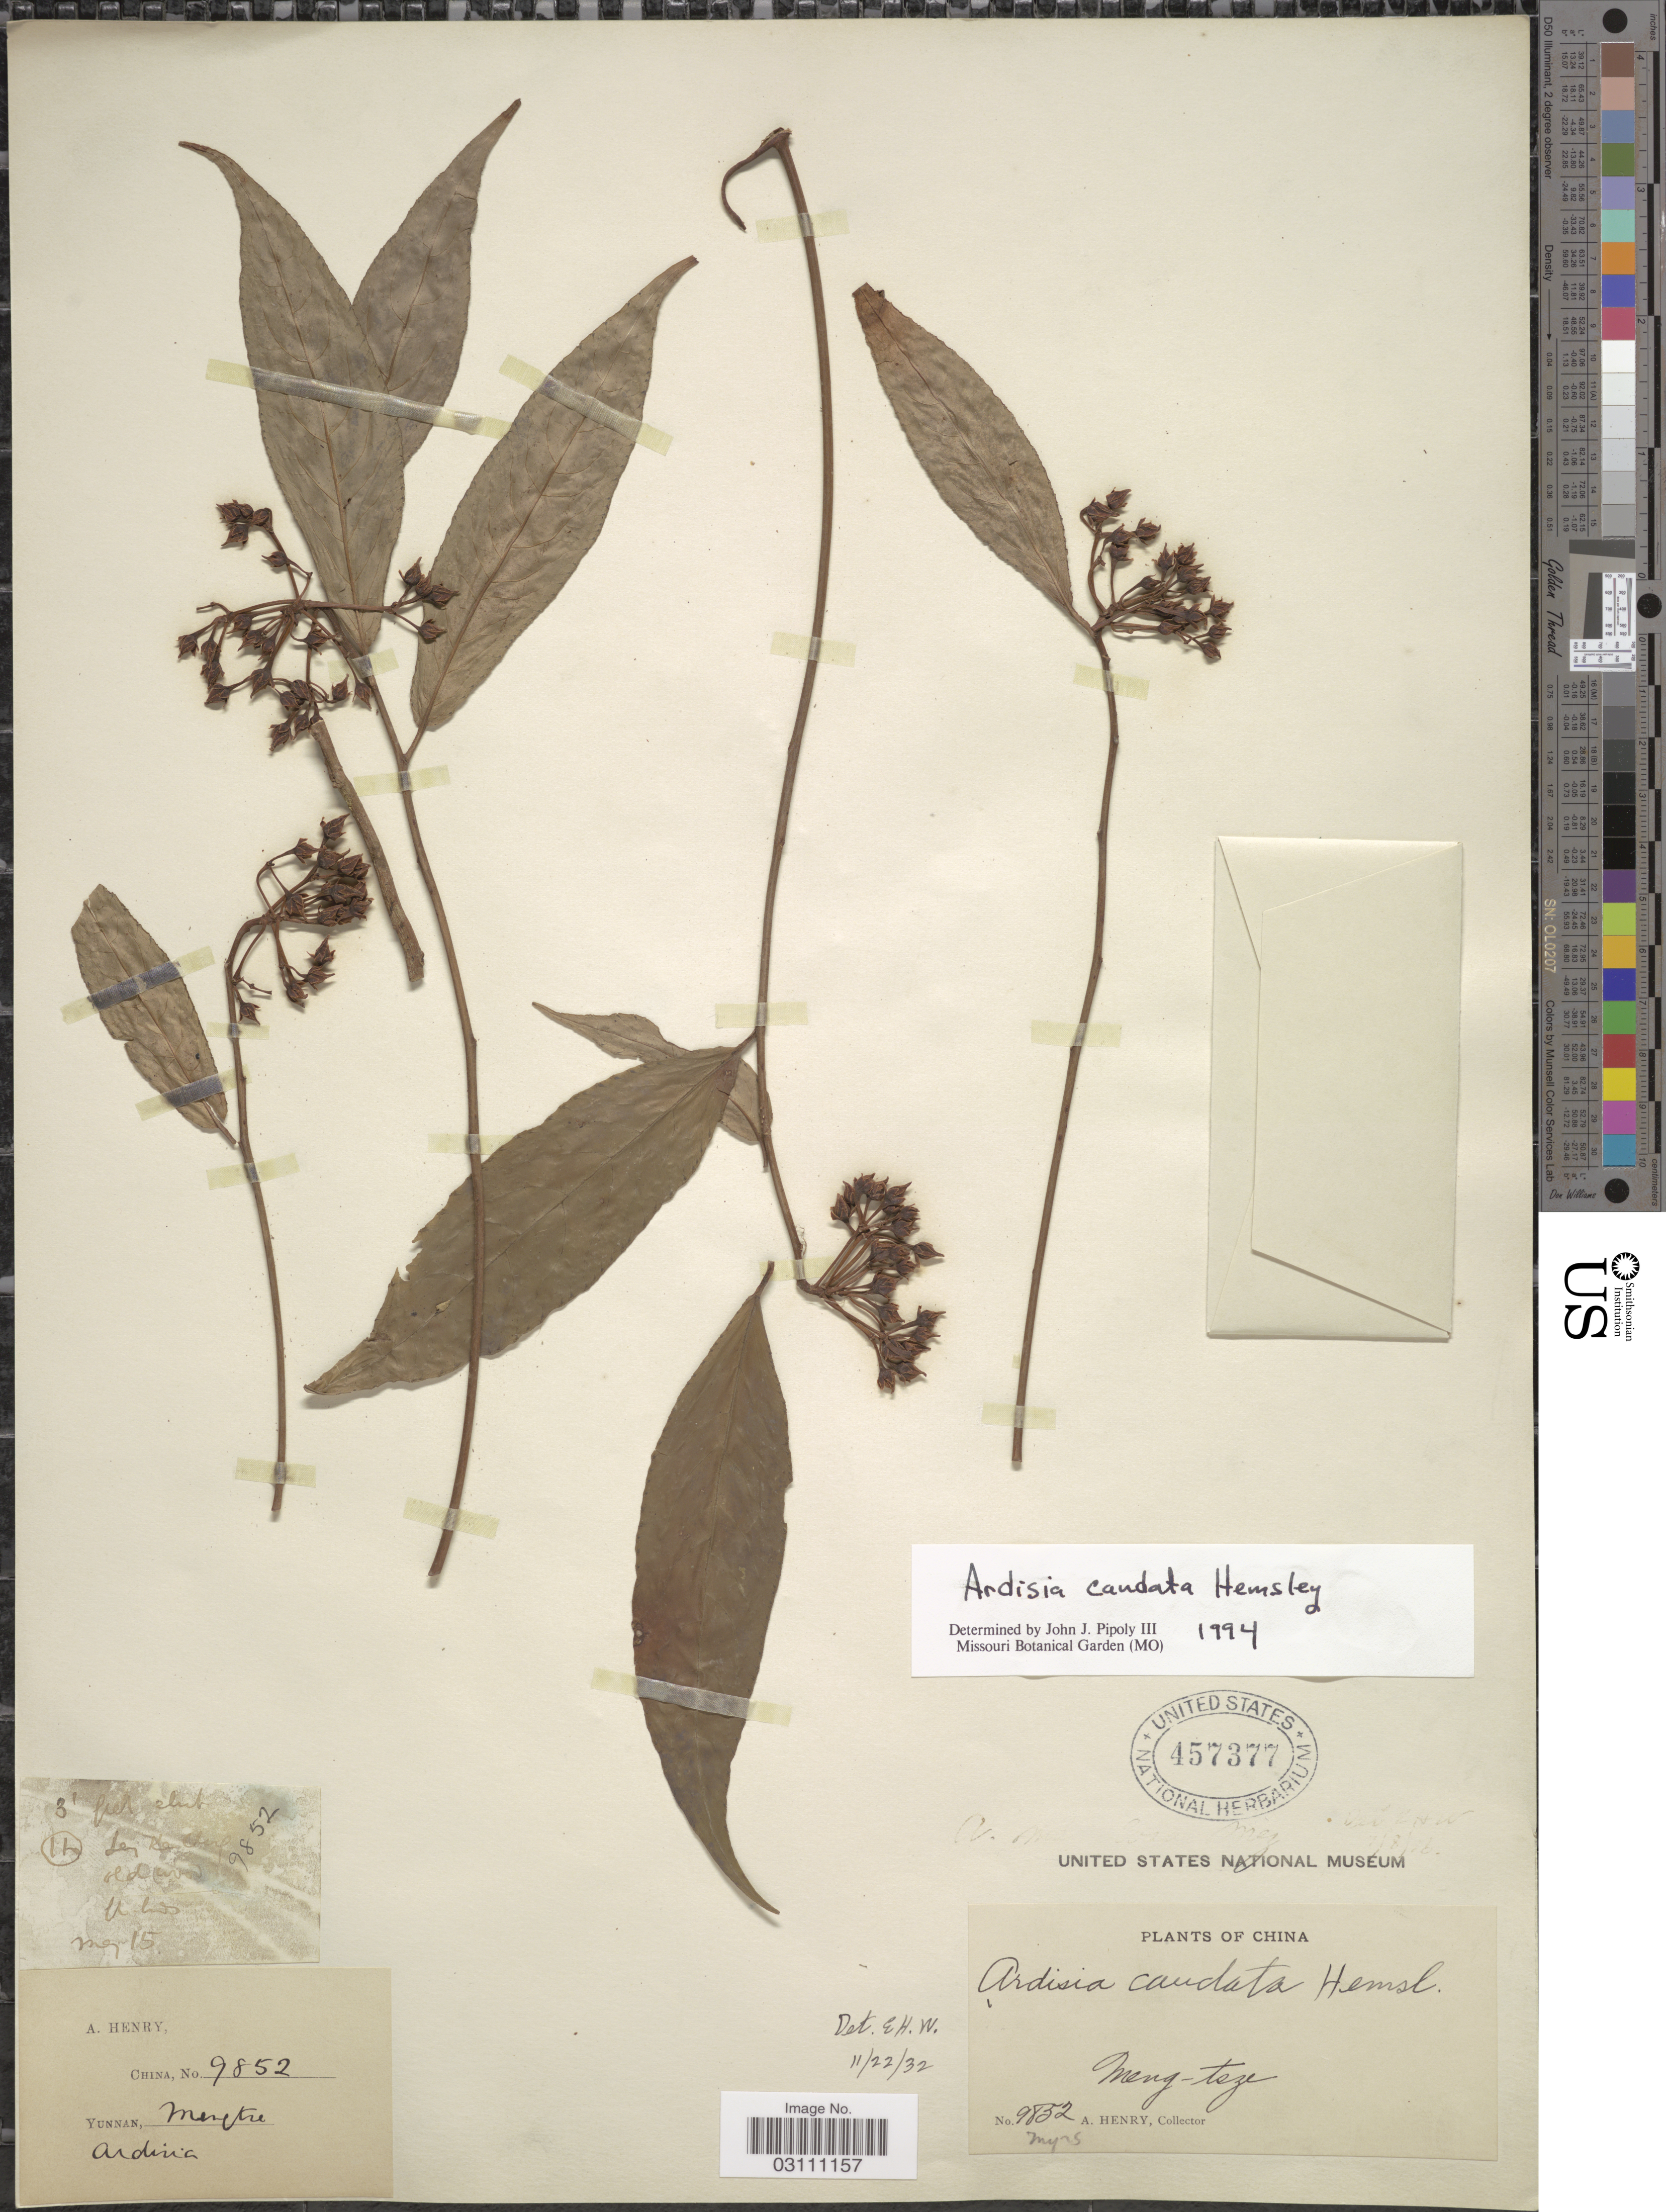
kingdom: Plantae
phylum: Tracheophyta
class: Magnoliopsida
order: Ericales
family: Primulaceae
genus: Ardisia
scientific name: Ardisia caudata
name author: Hemsl.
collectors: A. Henry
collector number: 9852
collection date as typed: Transcribed d/m/y: /5/15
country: China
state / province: Yunnan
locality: Meng-tsze.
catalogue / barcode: US 457377